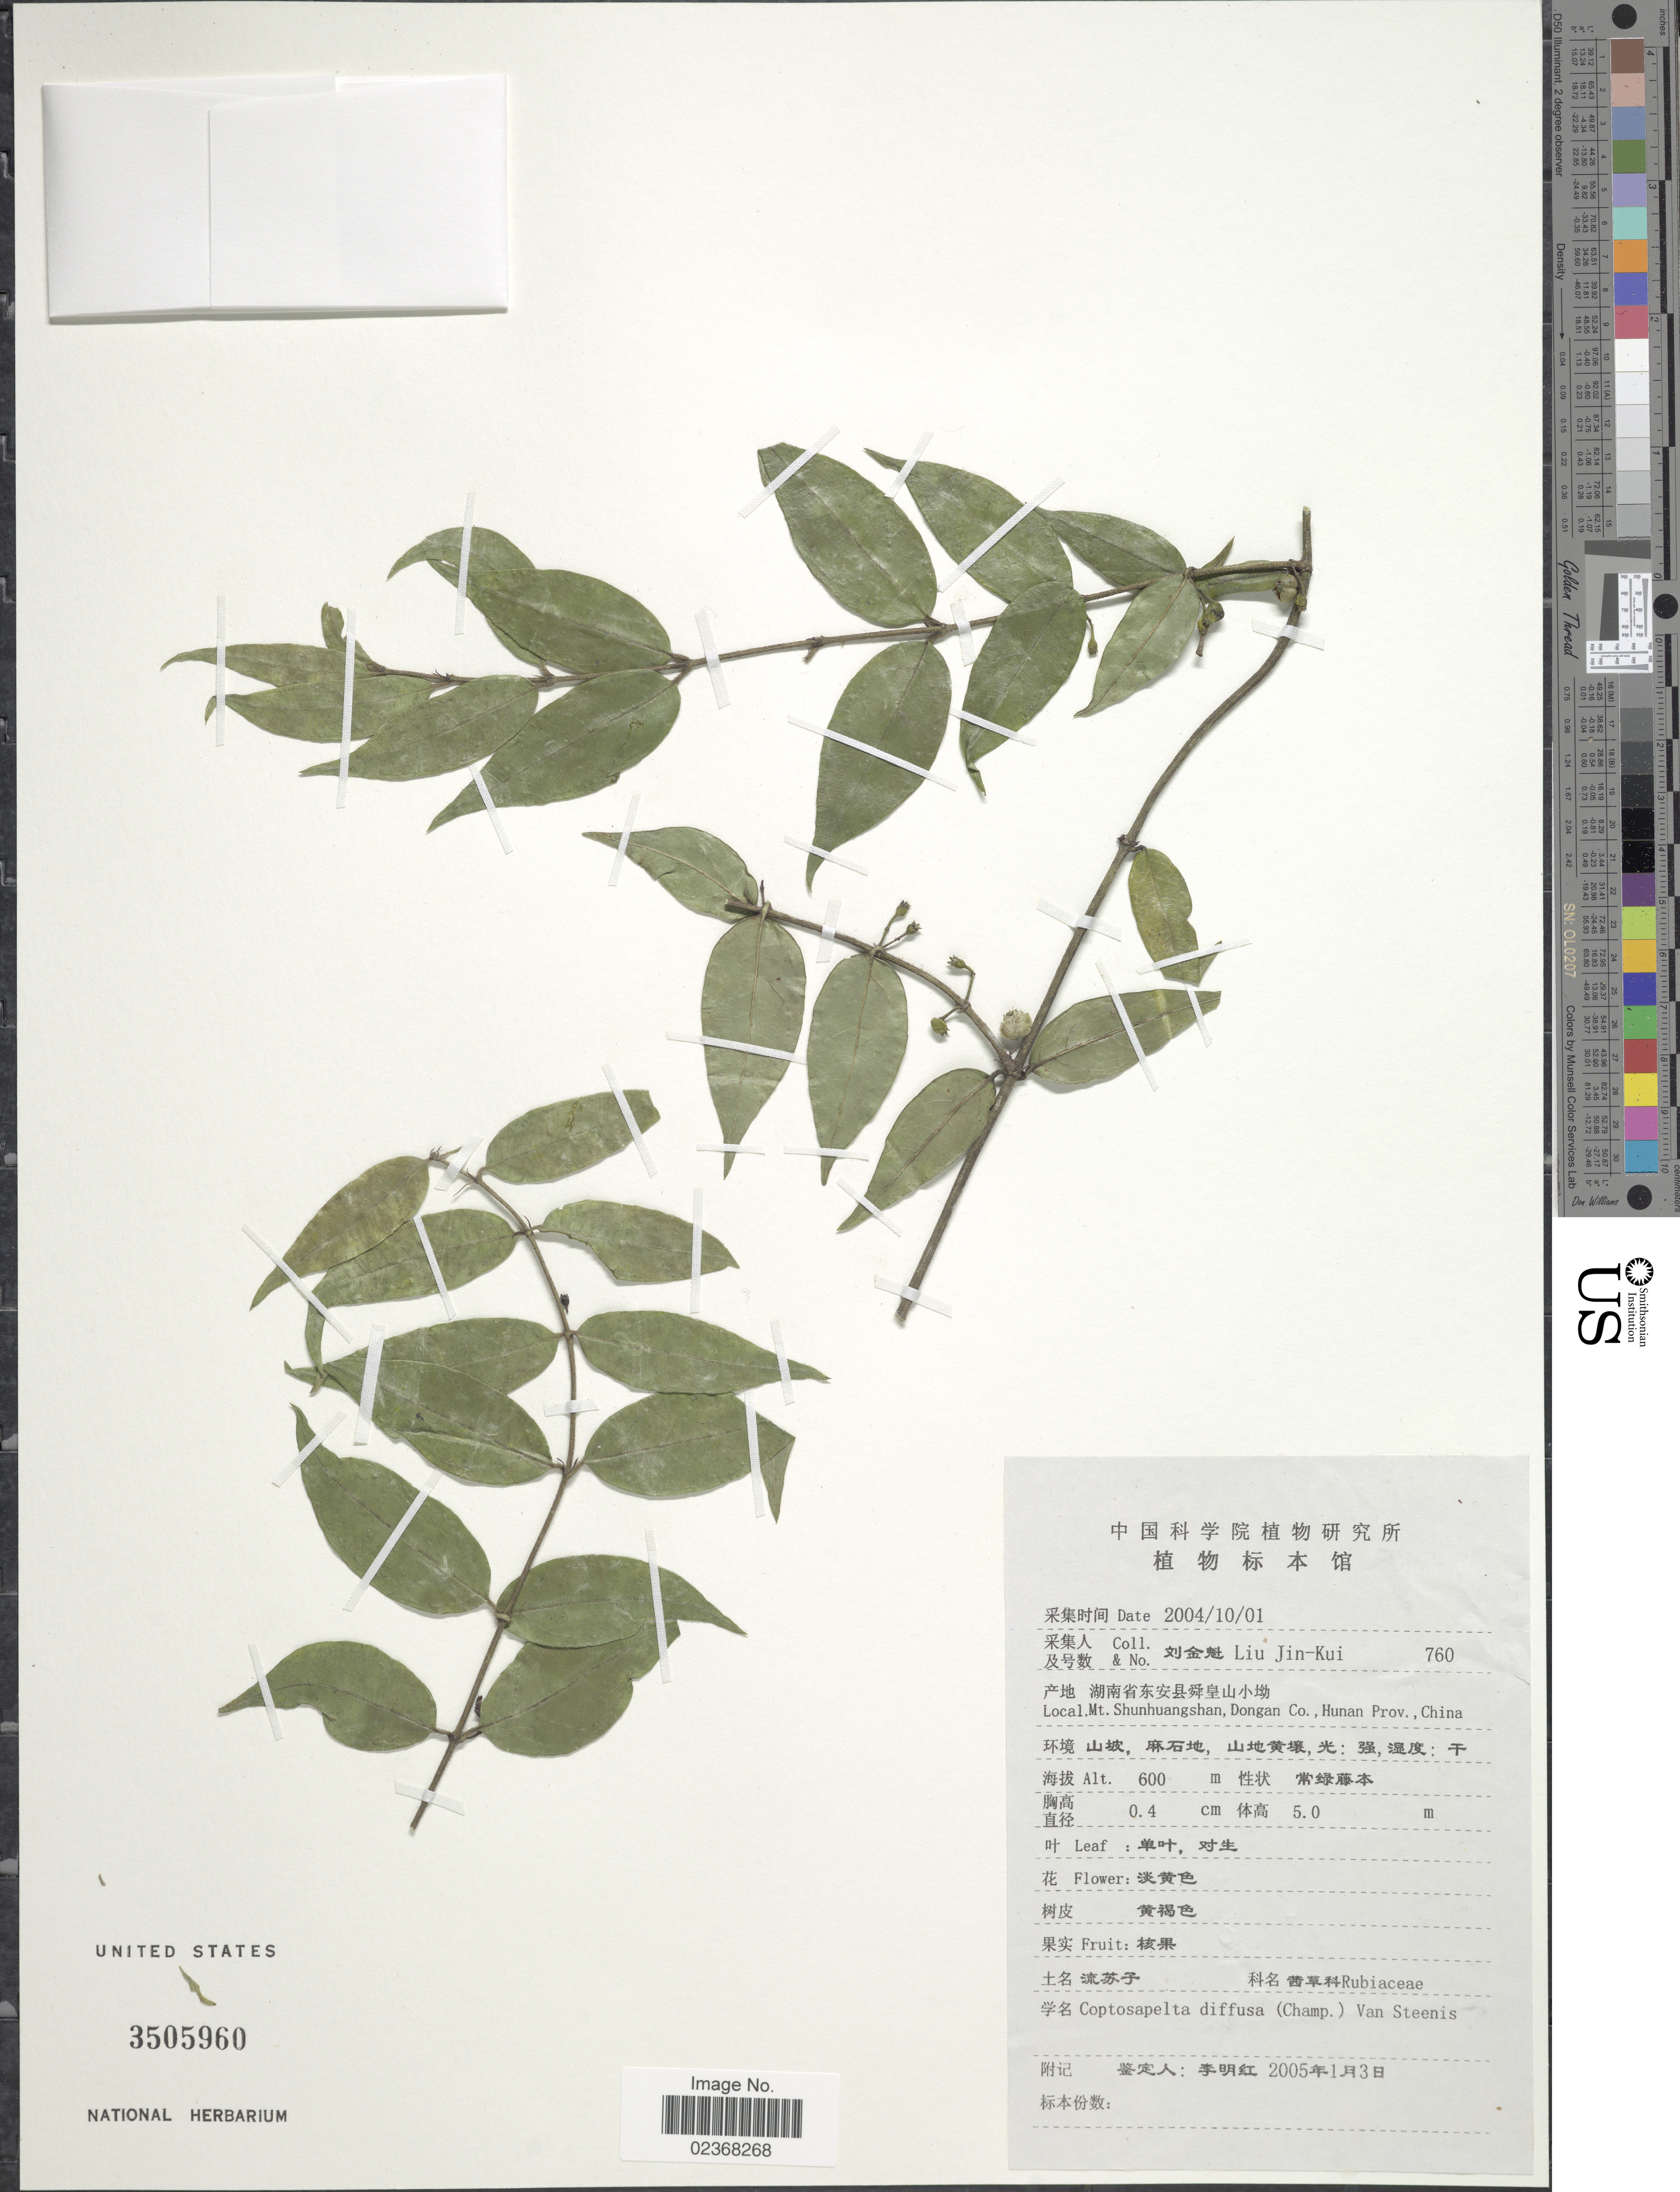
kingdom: Plantae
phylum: Tracheophyta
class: Magnoliopsida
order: Gentianales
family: Rubiaceae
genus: Coptosapelta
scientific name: Coptosapelta diffusa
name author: (Champ. ex Benth.) Steenis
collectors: Liu Jin-Kui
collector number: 760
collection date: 2004-10-01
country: China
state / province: Hunan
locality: Mt. Shunhuangshan, Dongan Co., Hunan Prov., China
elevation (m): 600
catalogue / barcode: US 3505960